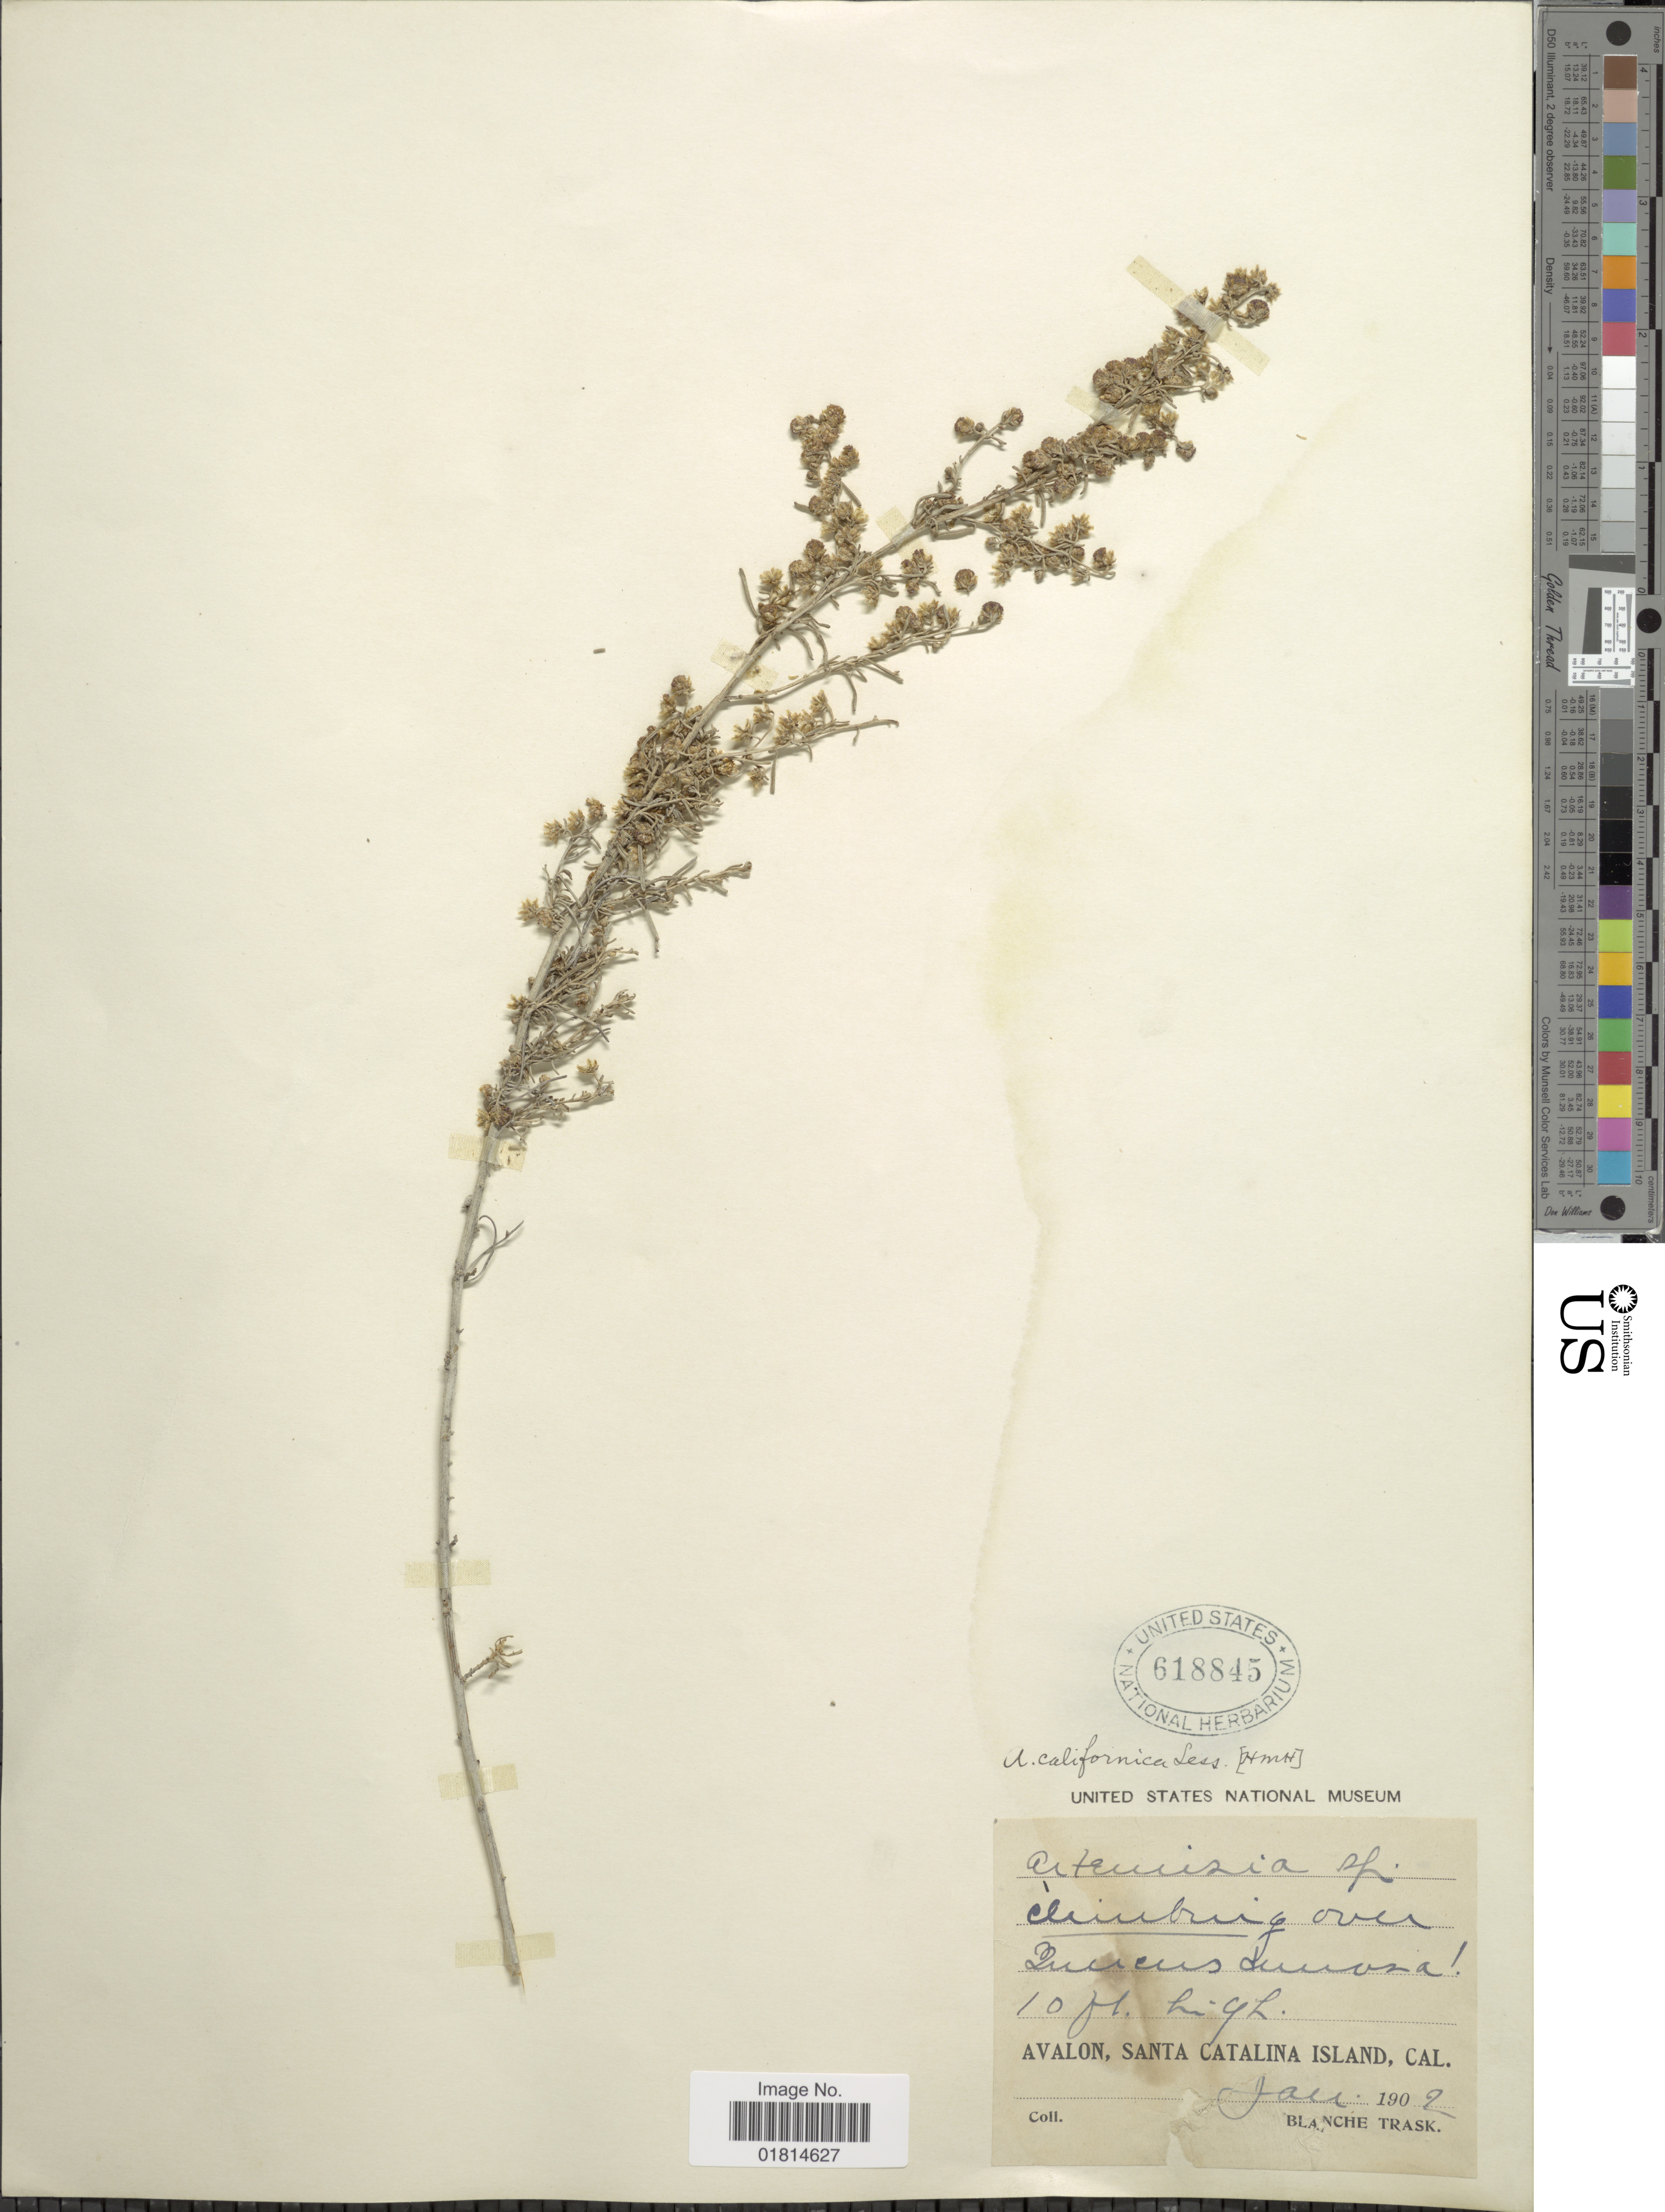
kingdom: Plantae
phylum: Tracheophyta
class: Magnoliopsida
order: Asterales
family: Asteraceae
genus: Artemisia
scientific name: Artemisia californica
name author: Less.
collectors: B. Trask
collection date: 1902-01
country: United States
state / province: California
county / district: Los Angeles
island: Santa Catalina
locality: Avalon, Santa Catalina Island, Cal.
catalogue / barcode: US 618845